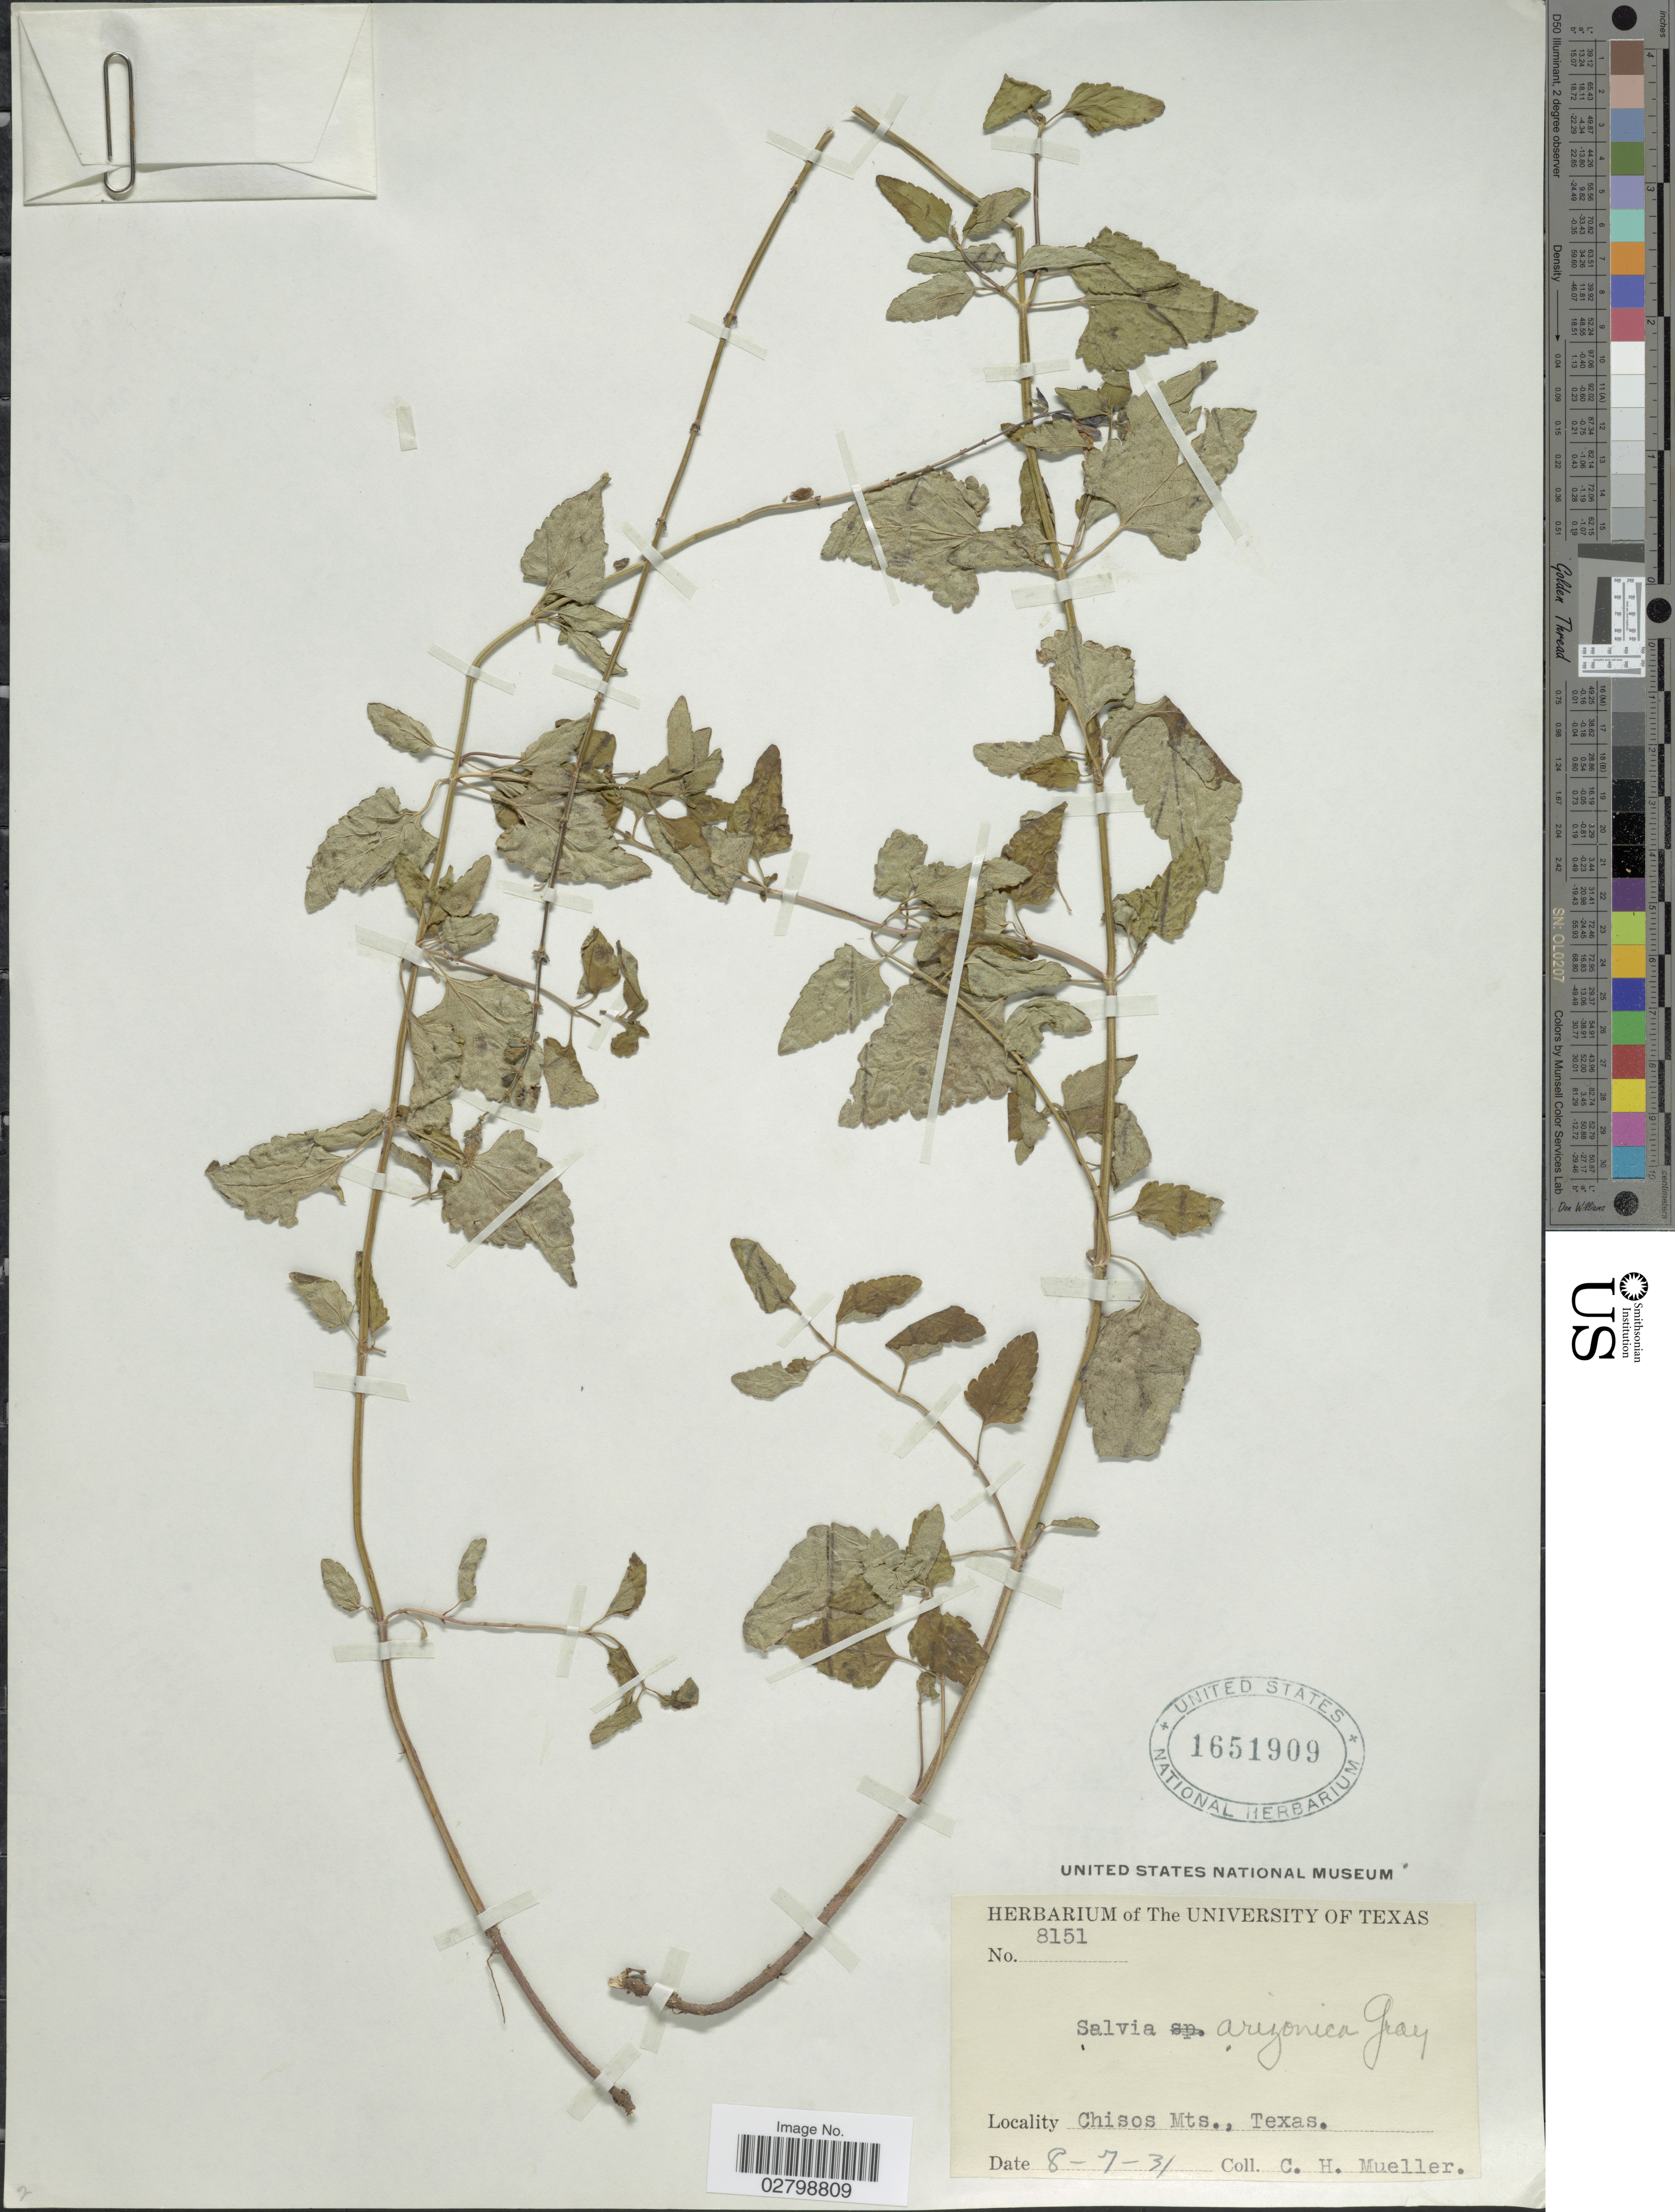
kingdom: Plantae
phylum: Tracheophyta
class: Magnoliopsida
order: Lamiales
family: Lamiaceae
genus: Salvia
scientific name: Salvia arizonica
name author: A. Gray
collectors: C. H. Mueller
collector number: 8151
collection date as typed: Transcribed d/m/y: 7/8/31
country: United States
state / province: Texas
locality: Chisos Mts.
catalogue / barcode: US 1651909